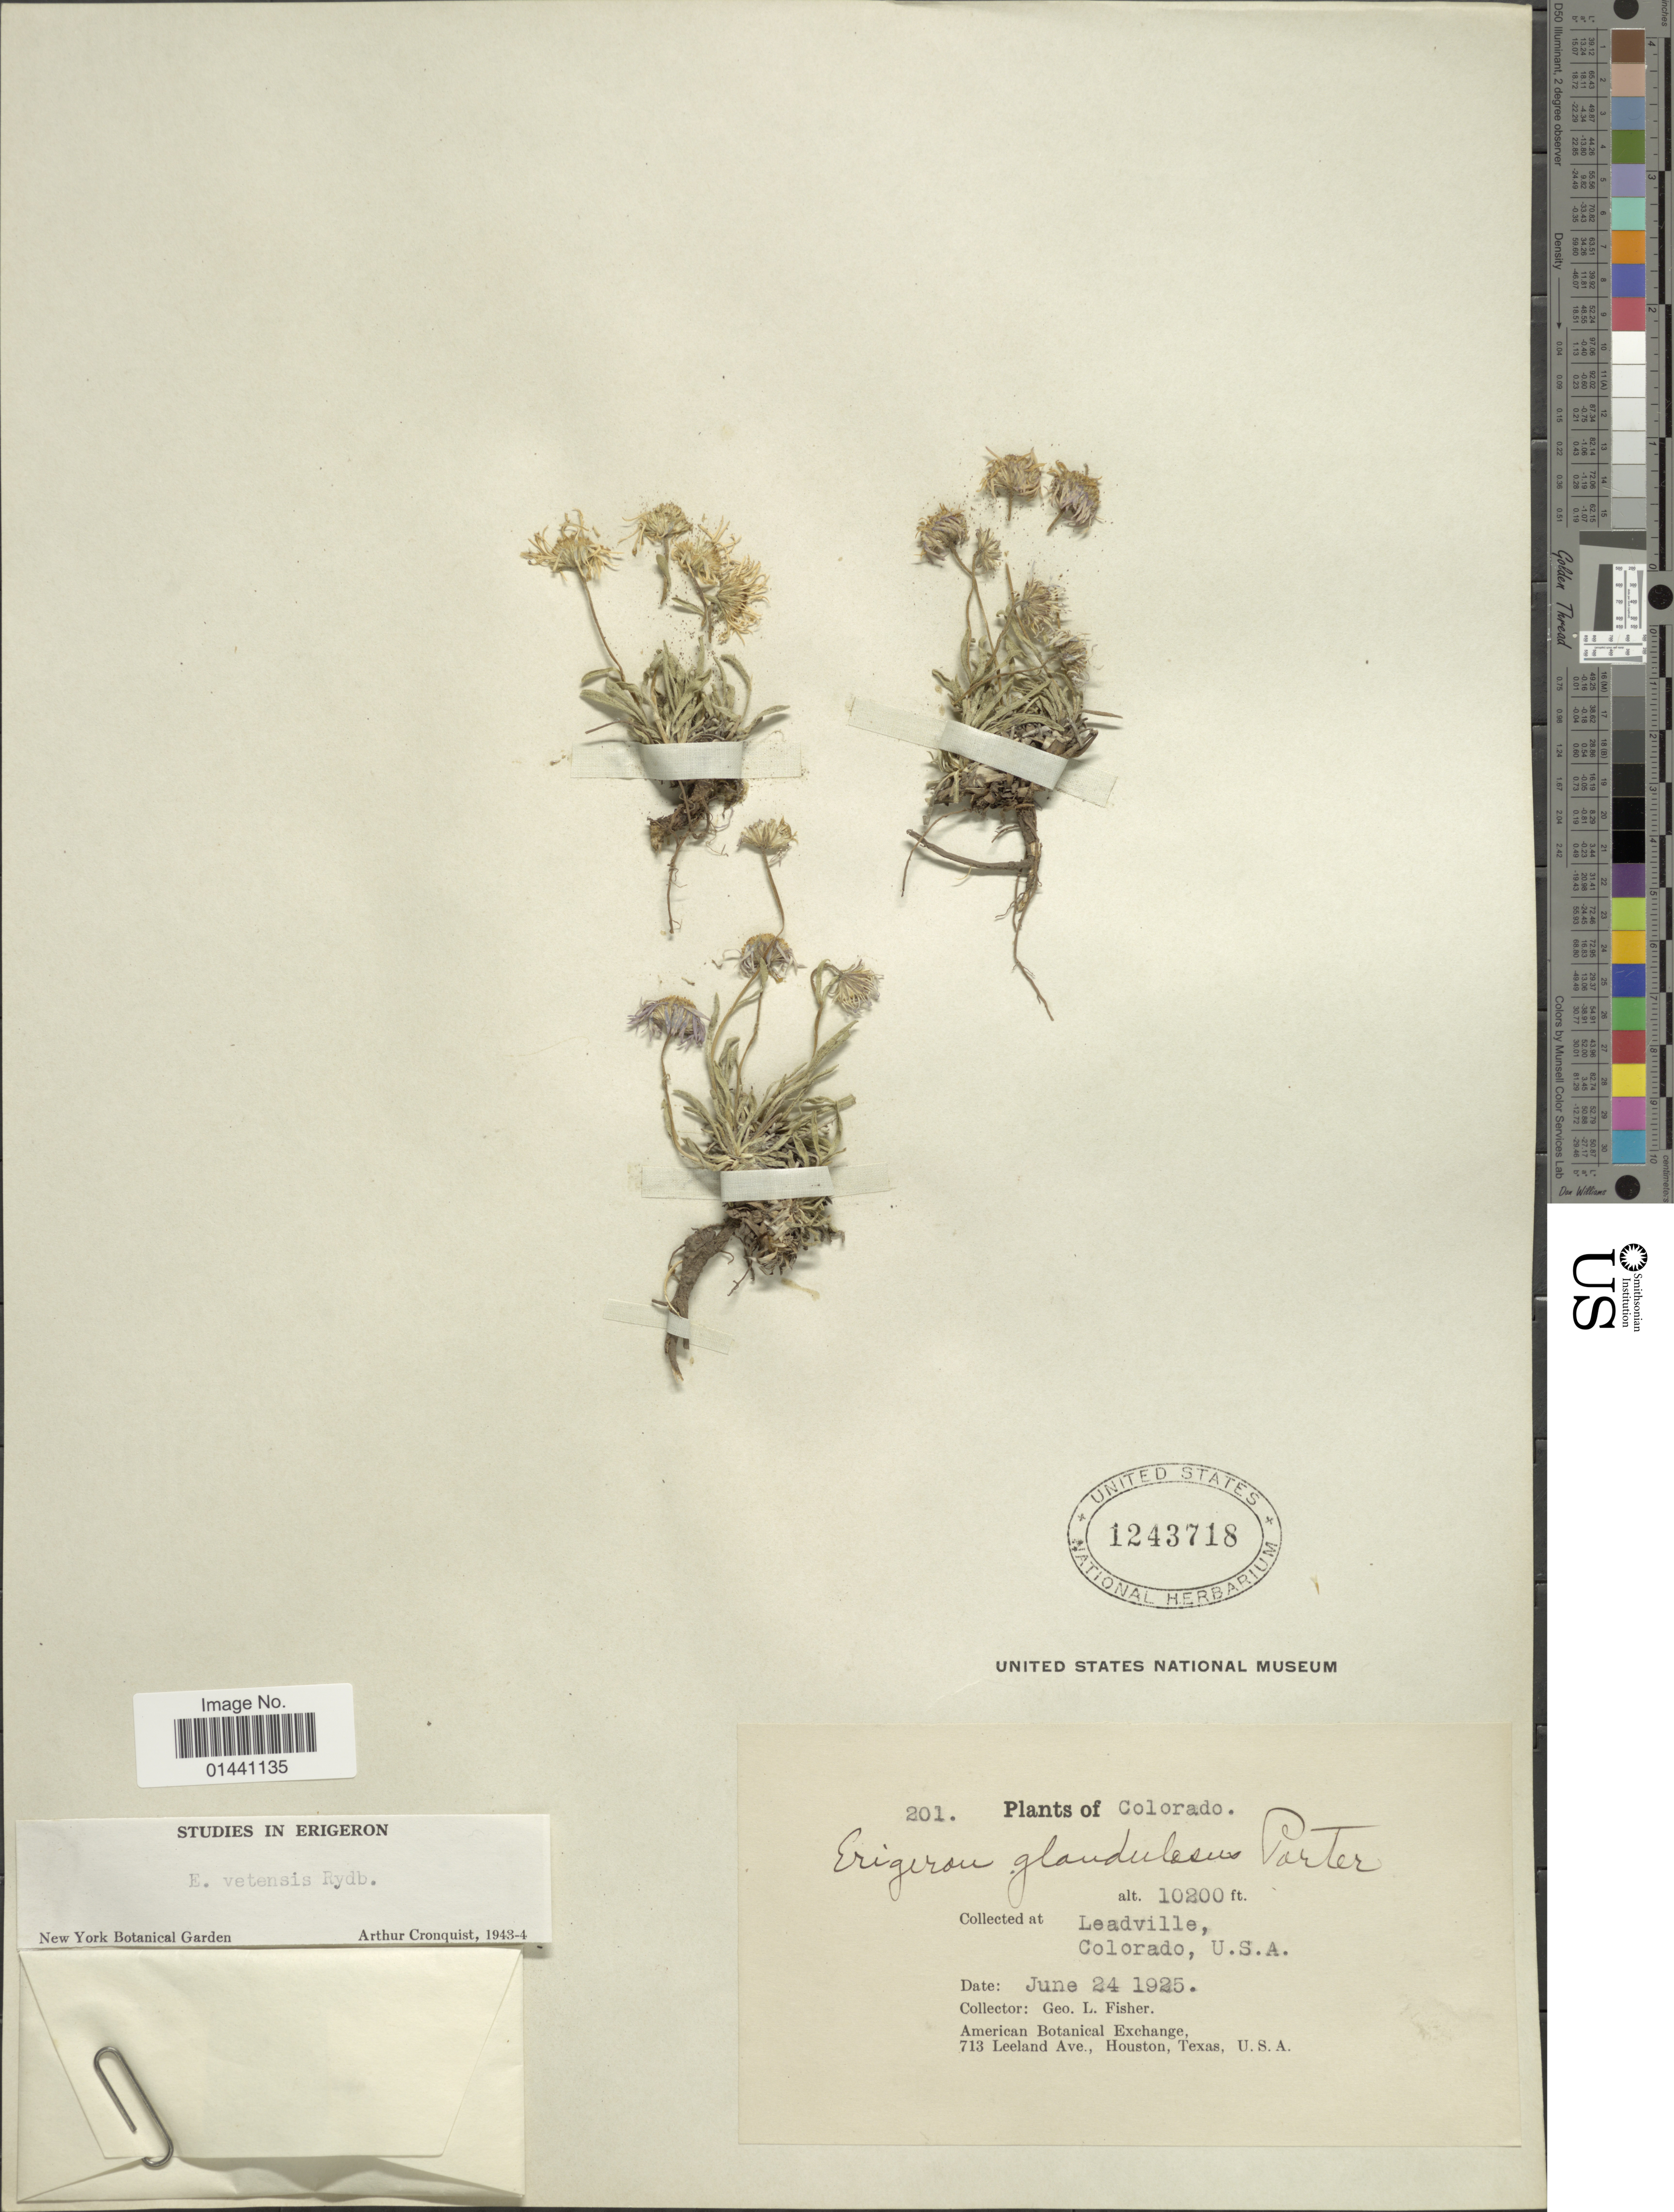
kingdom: Plantae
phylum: Tracheophyta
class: Magnoliopsida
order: Asterales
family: Asteraceae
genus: Erigeron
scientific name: Erigeron vetensis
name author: Rydb.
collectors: G. L. Fisher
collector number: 201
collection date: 1925-06-24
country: United States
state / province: Colorado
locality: Leadville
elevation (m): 3109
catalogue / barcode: US 1243718